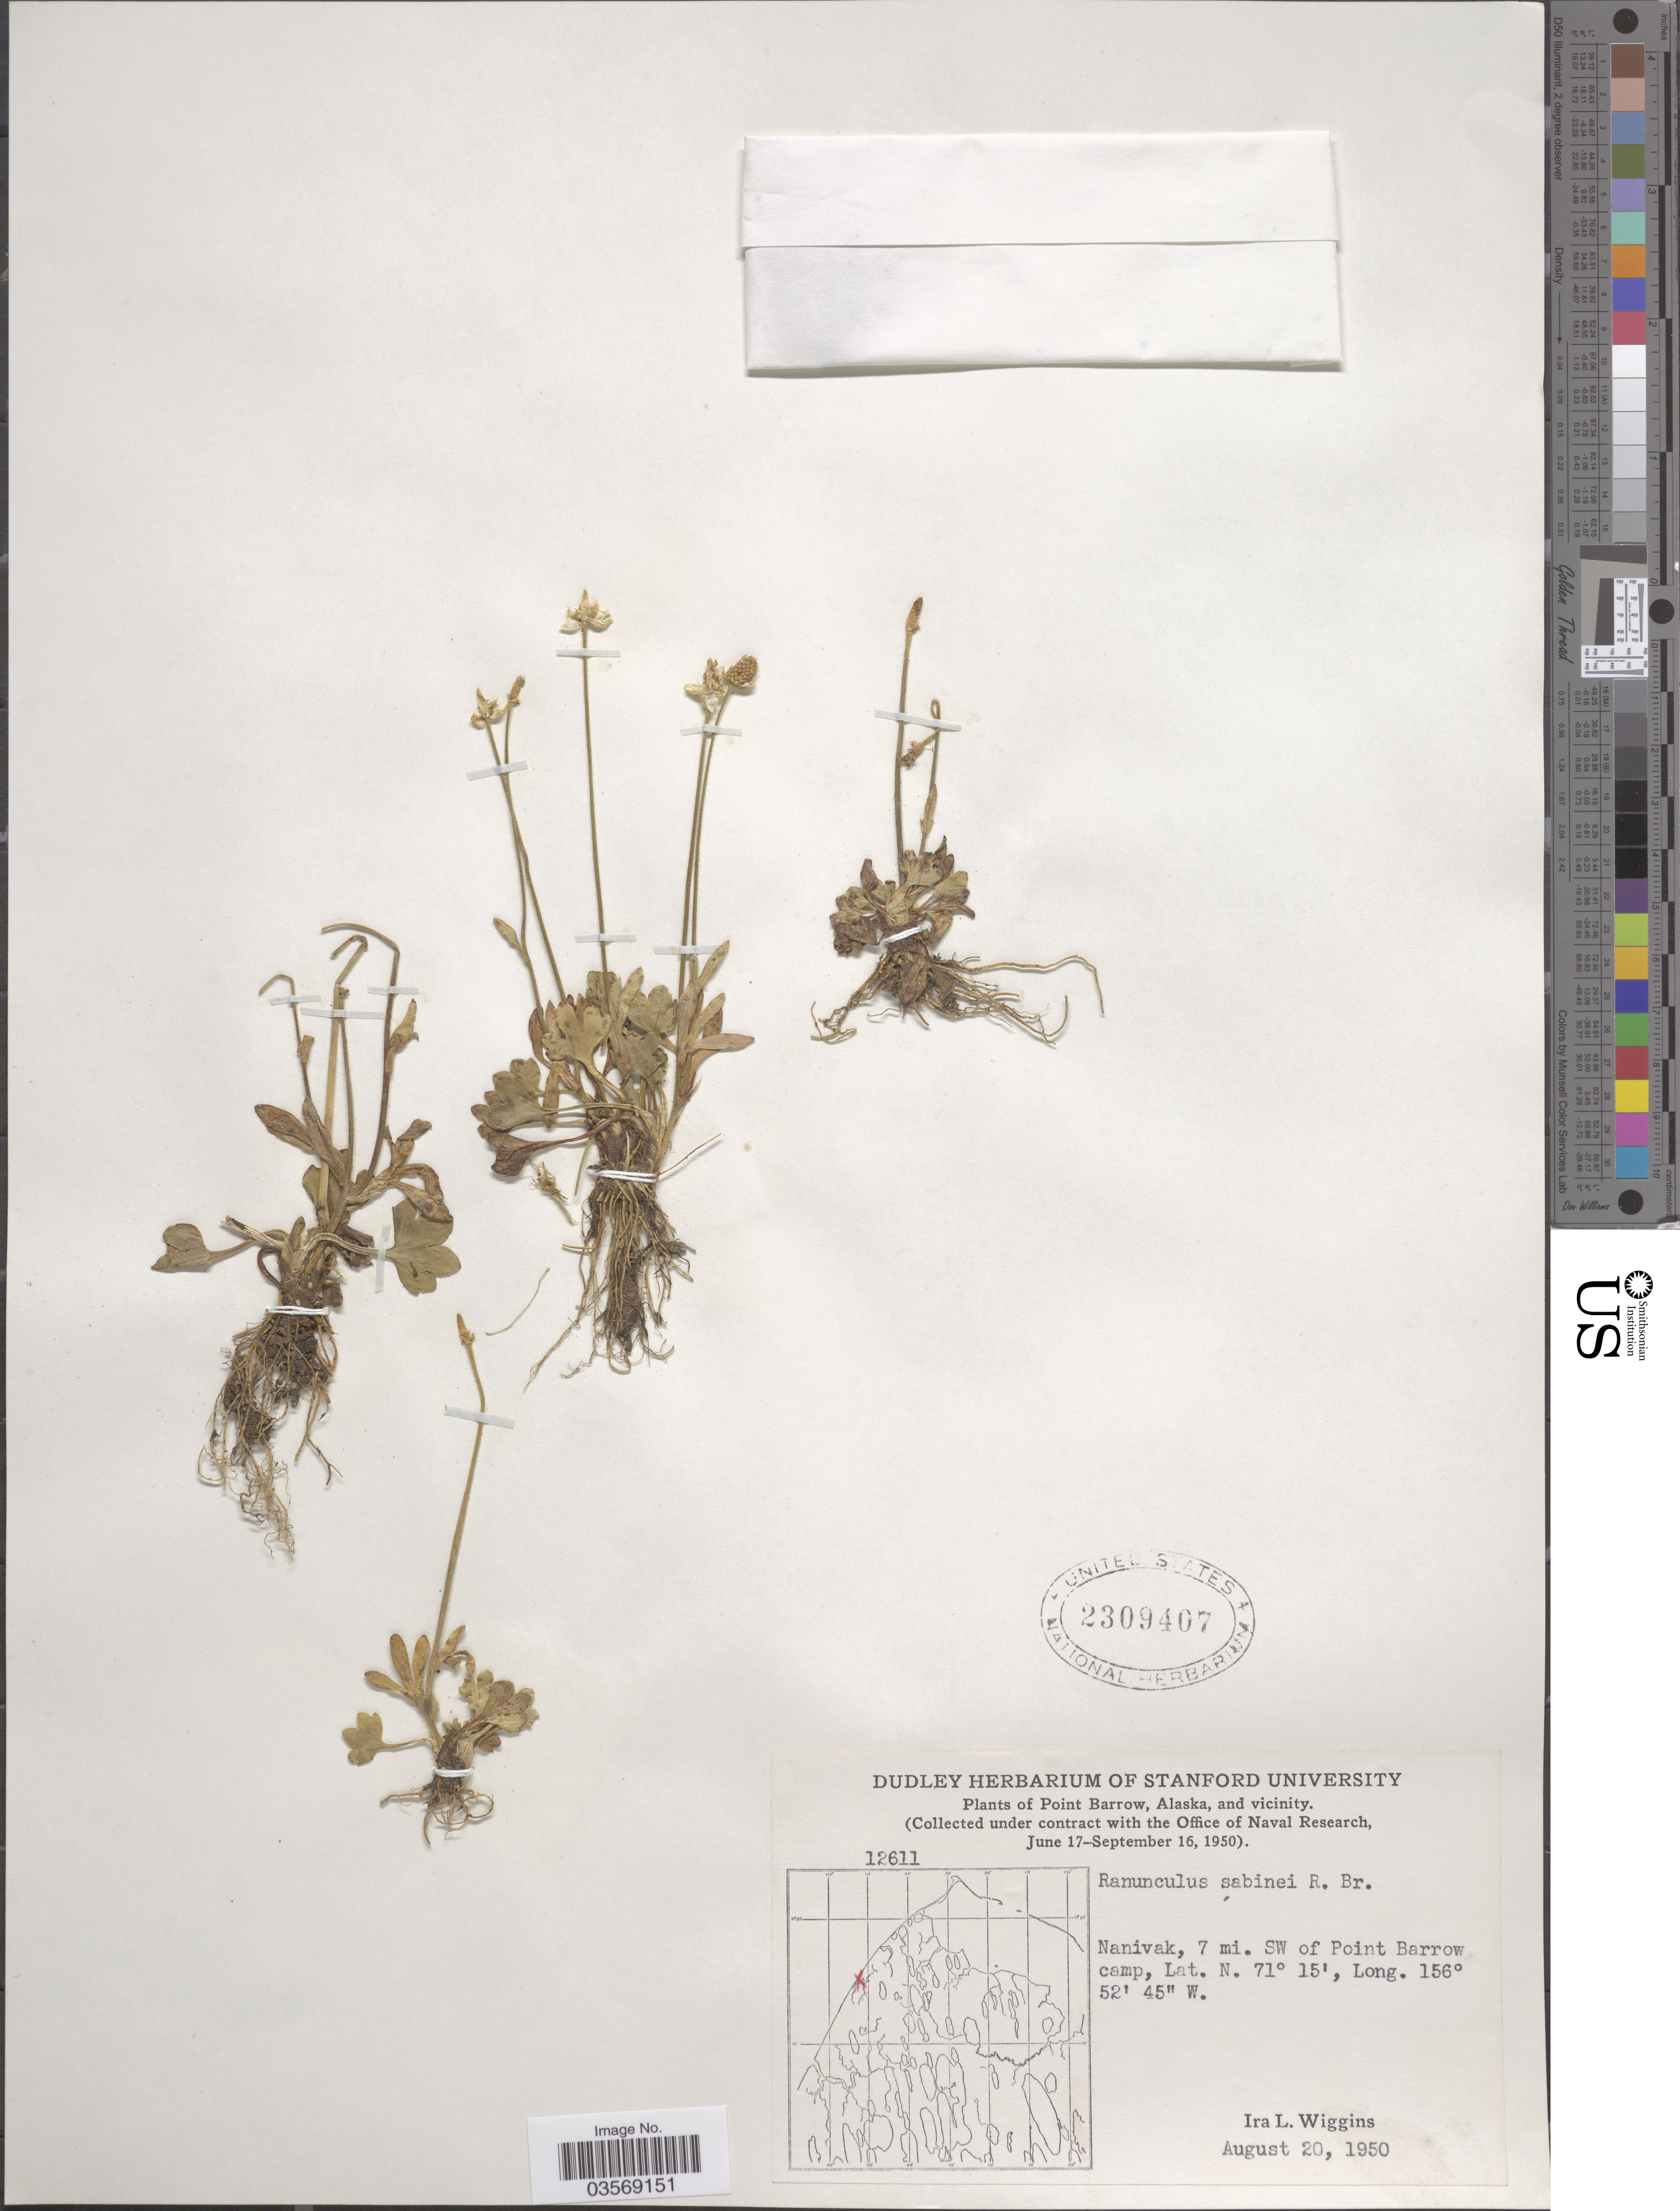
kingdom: Plantae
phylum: Tracheophyta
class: Magnoliopsida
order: Ranunculales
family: Ranunculaceae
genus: Ranunculus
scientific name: Ranunculus sabinei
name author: R. Br.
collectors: I. L. Wiggins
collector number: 12611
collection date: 1950-08-20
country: United States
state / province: Alaska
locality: Point Barrow, and vicinity. Nanivak, 7 mi. SW of Point Barrow camp.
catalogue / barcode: US 2309407